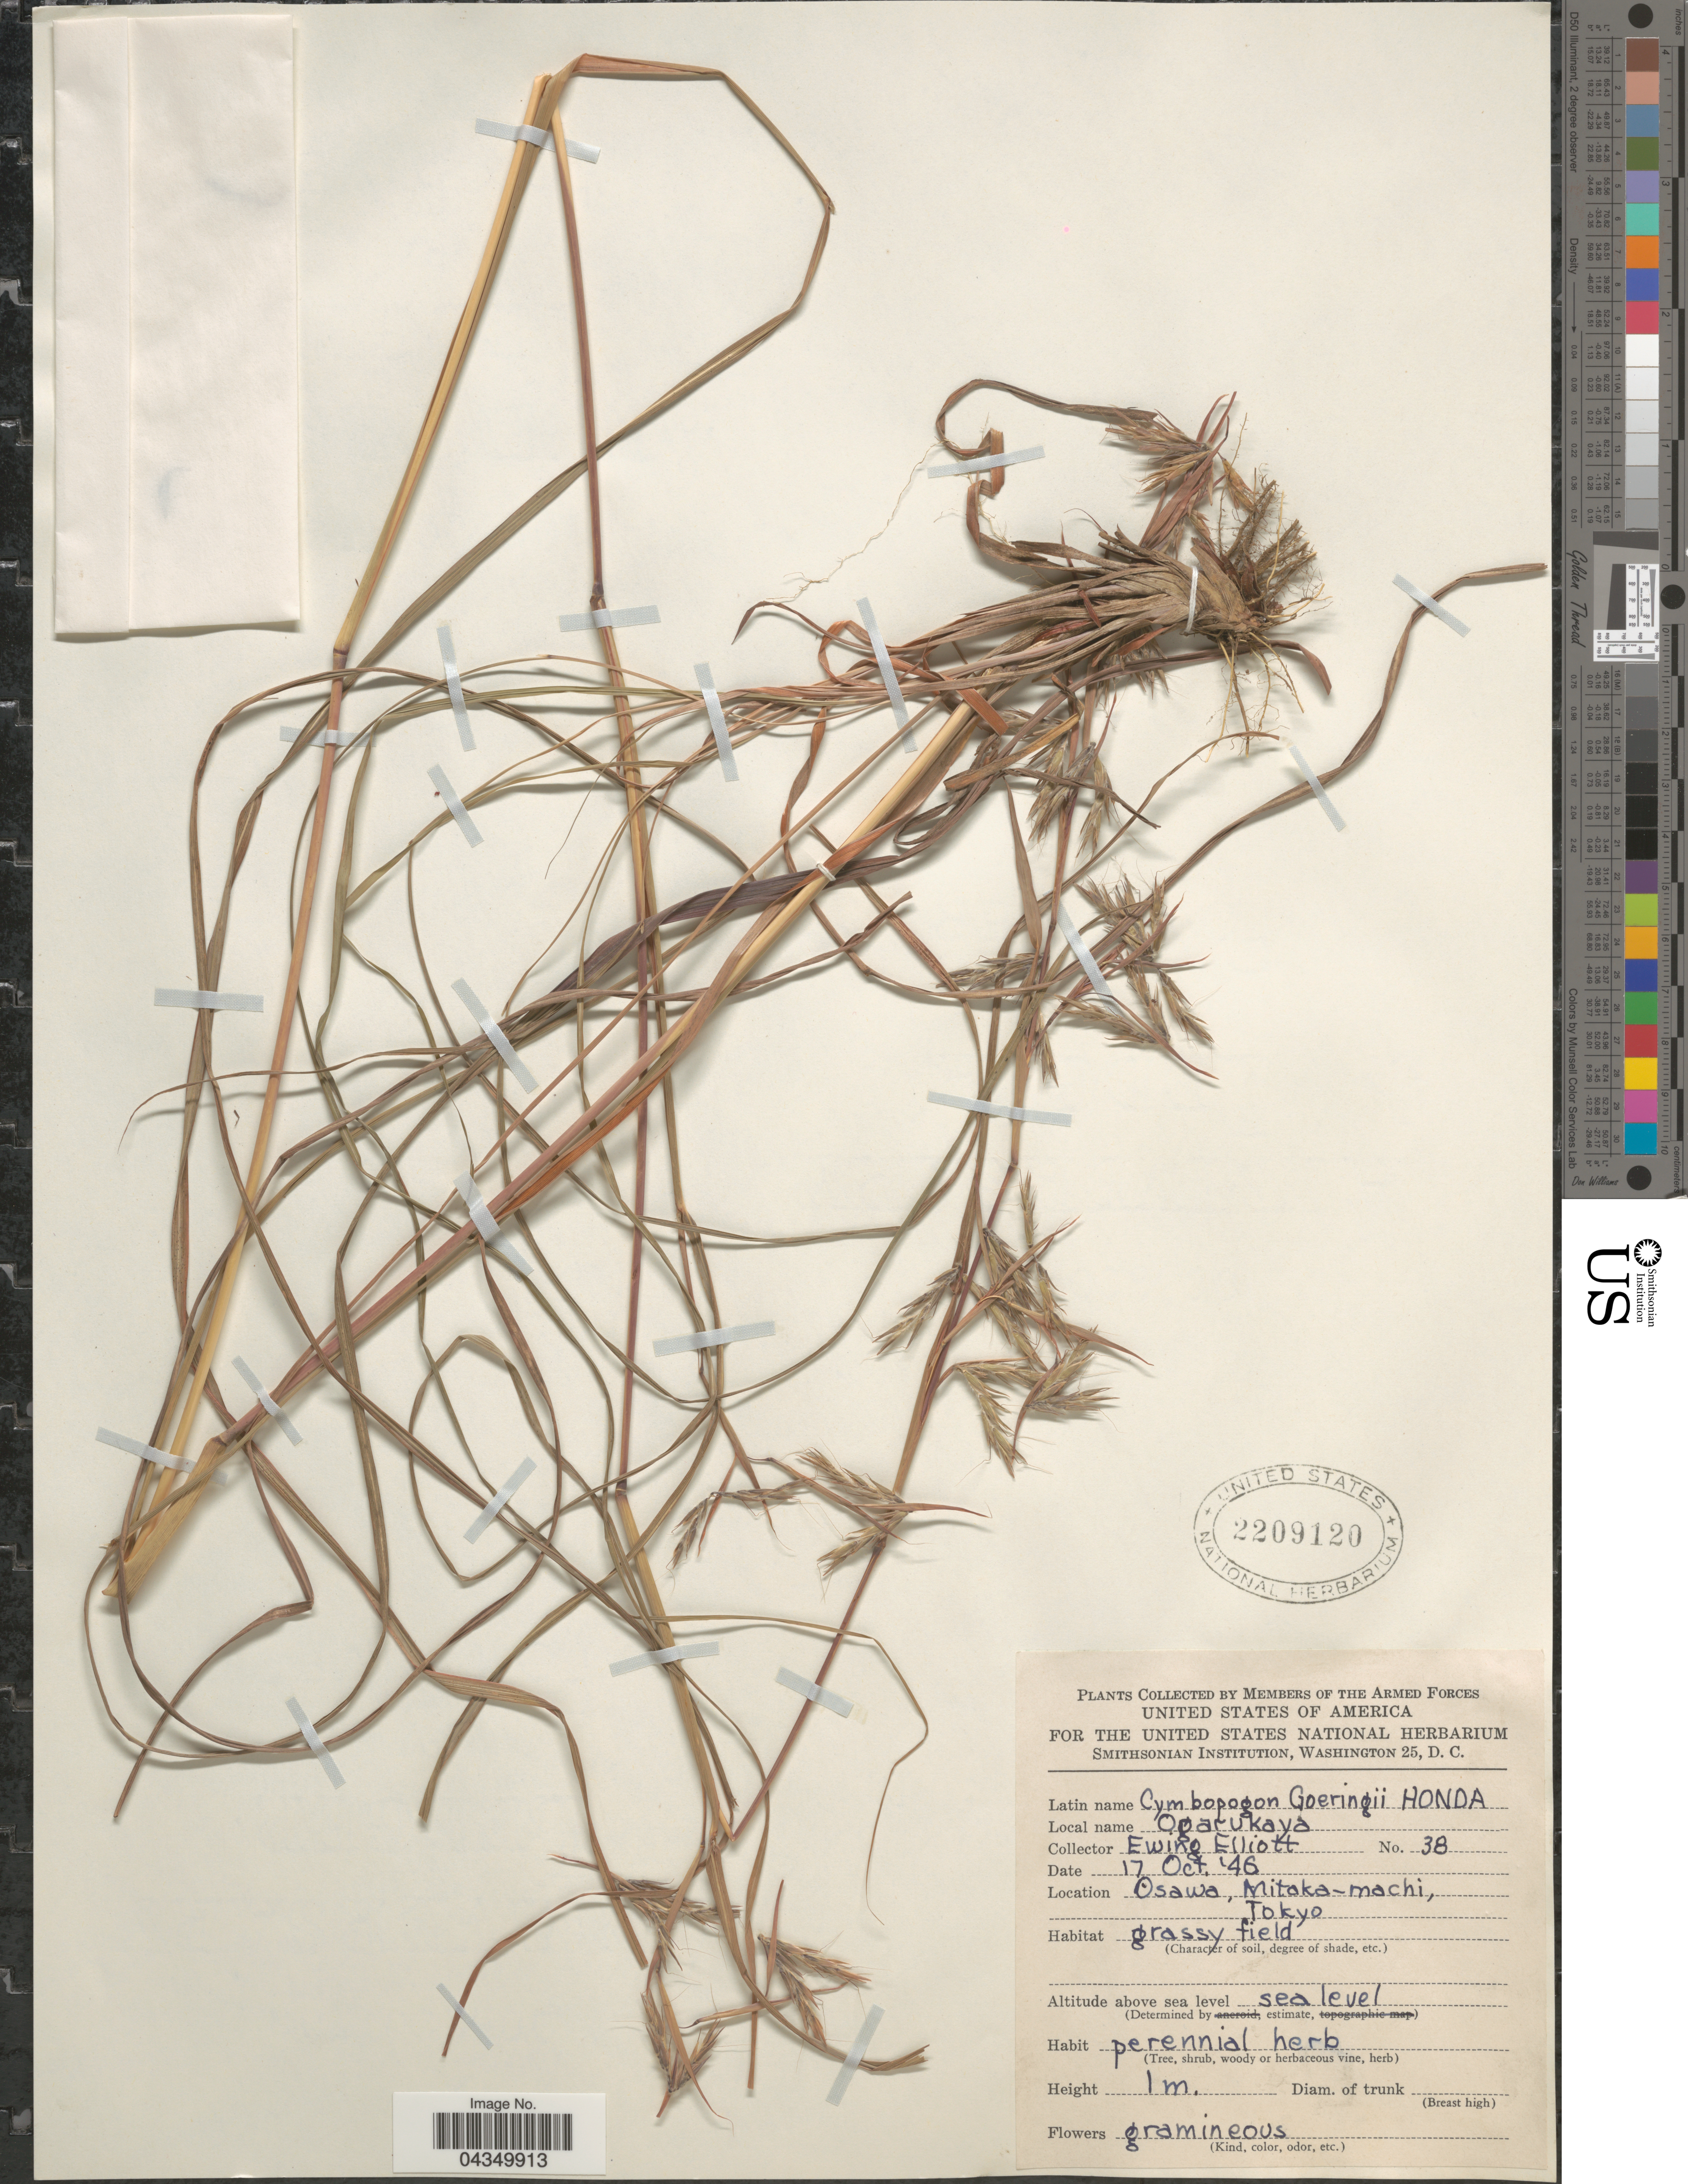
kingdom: Plantae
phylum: Tracheophyta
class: Liliopsida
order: Poales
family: Poaceae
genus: Cymbopogon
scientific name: Cymbopogon goeringii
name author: A. Camus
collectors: E. Elliott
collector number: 38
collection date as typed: Transcribed d/m/y: 17/10/46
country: Japan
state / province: Tokyo, Federal City of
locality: Osawa, Mitaka-machi, Tokyo.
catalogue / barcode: US 2209120